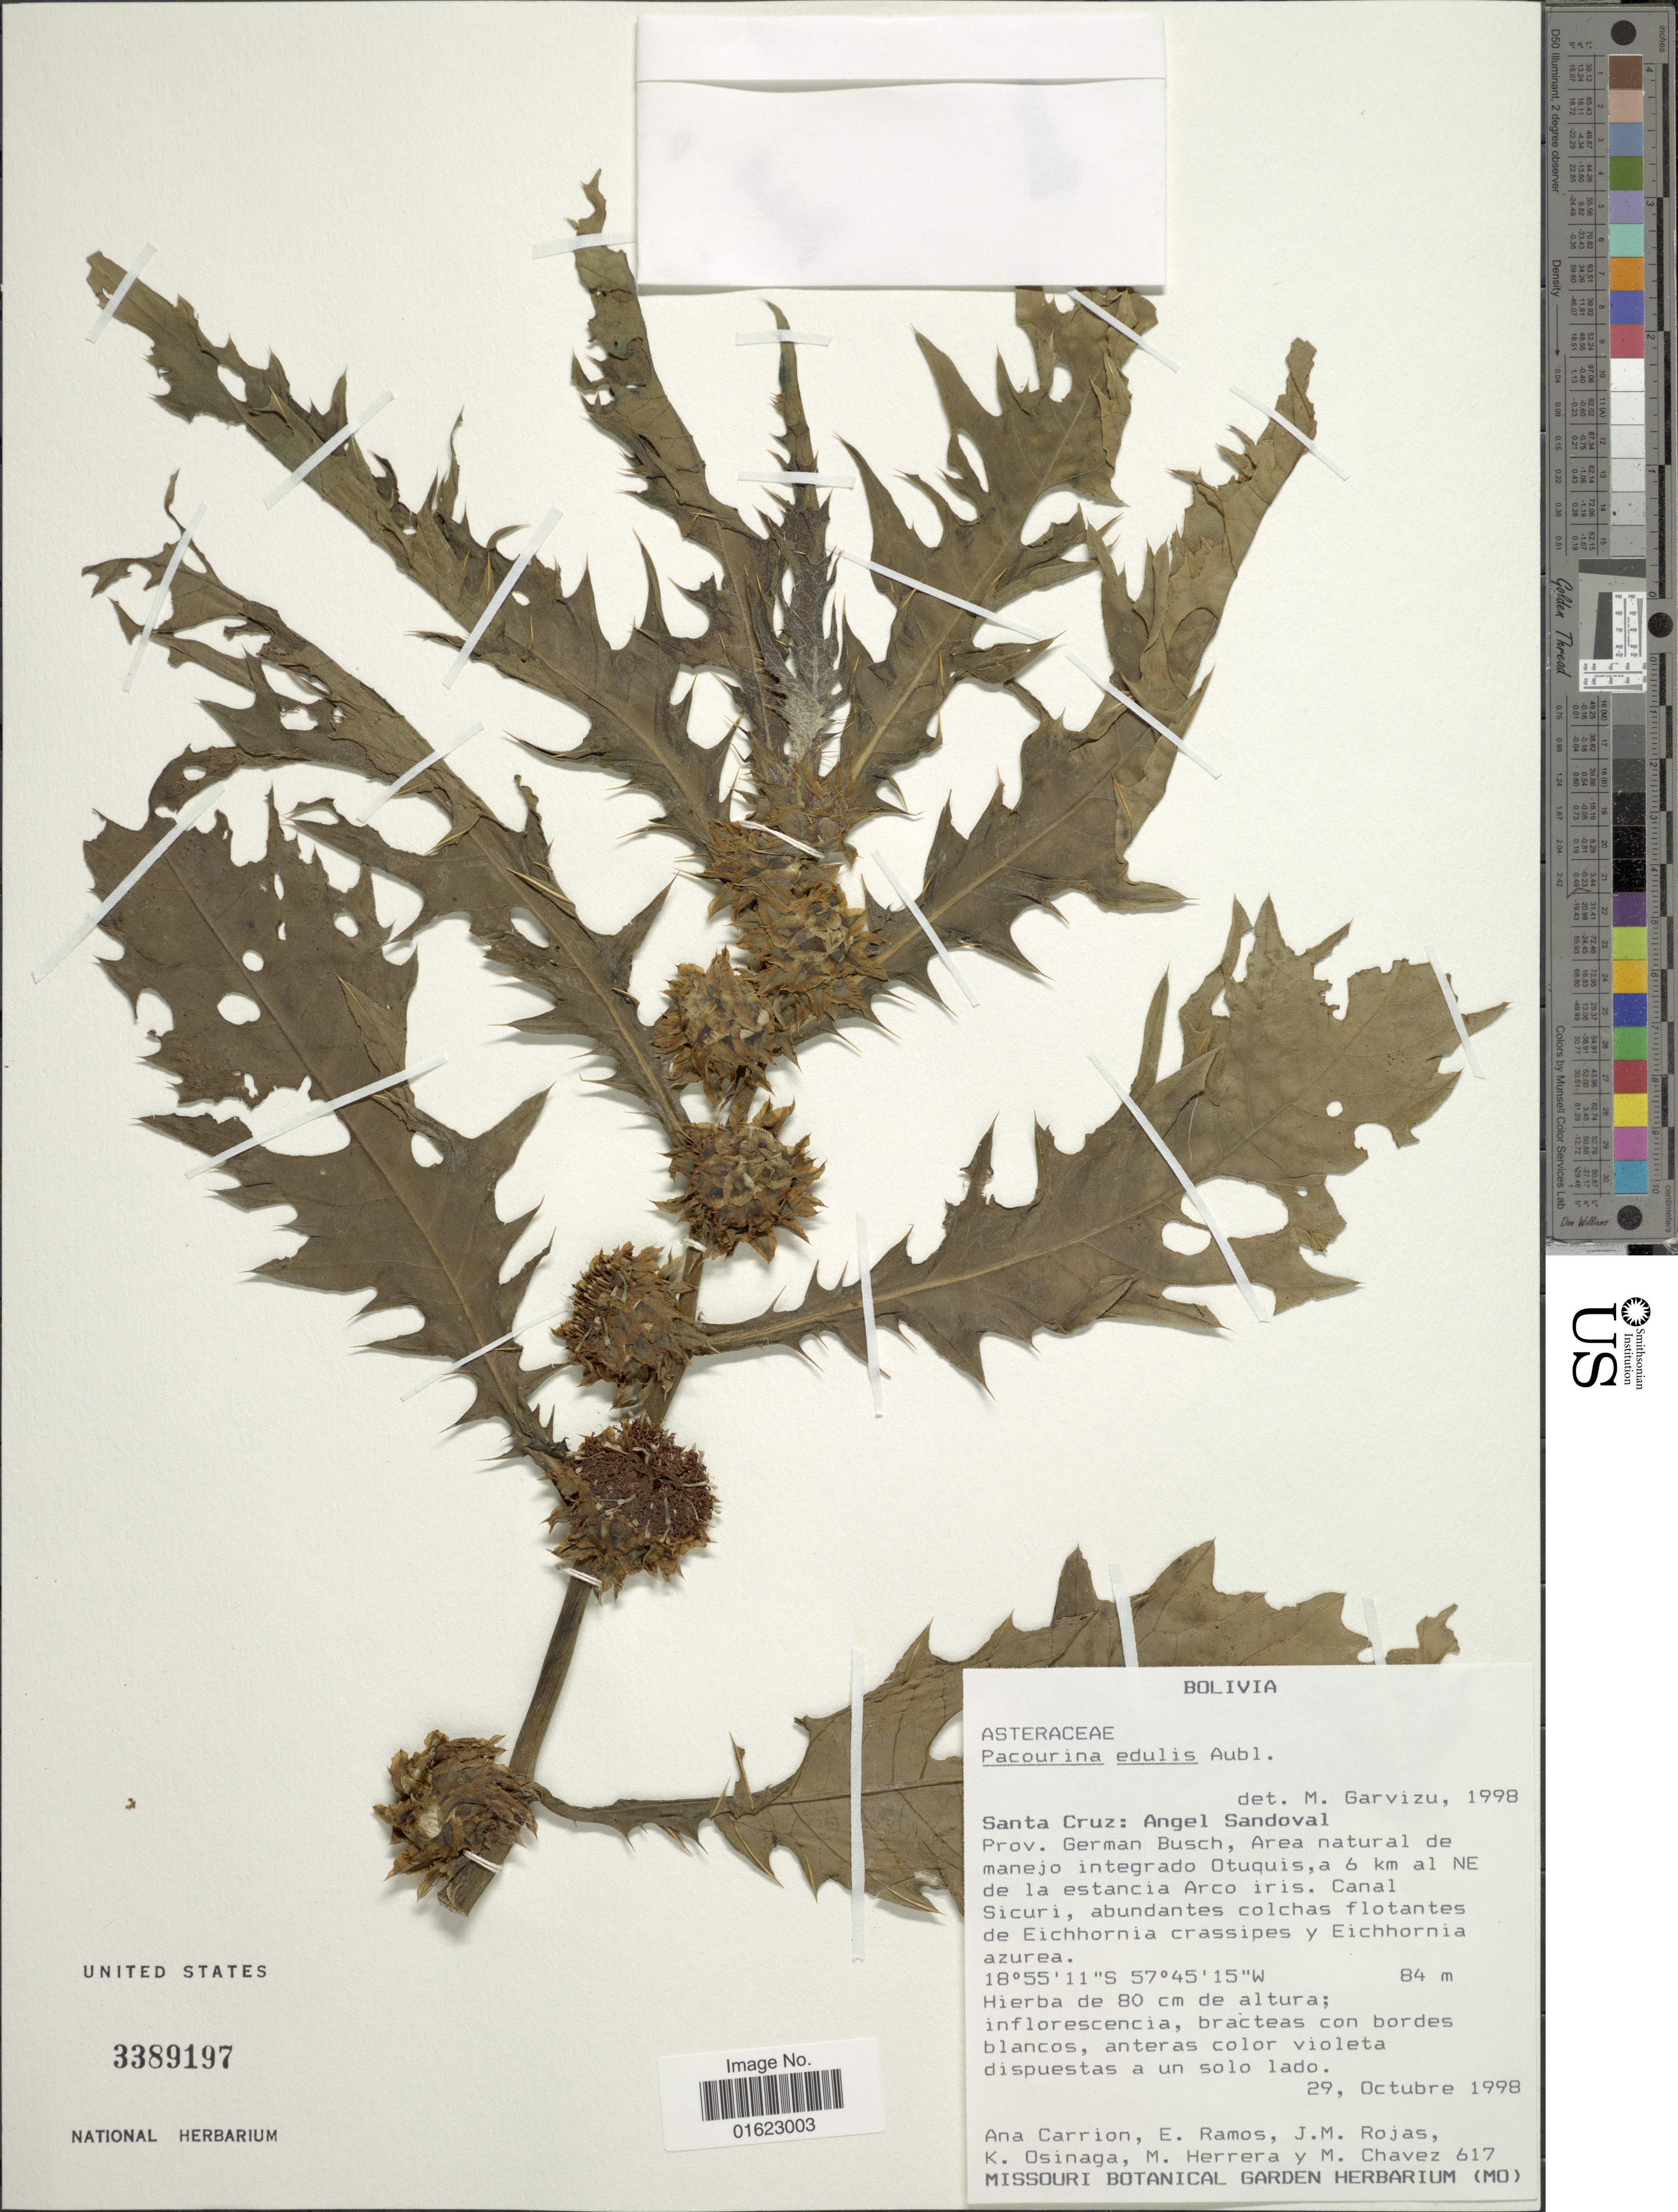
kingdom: Plantae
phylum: Tracheophyta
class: Magnoliopsida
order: Asterales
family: Asteraceae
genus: Pacourina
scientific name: Pacourina edulis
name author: Aubl.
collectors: A. Carrion, E. Ramos, J. Rojas, K. Osinaga & et al.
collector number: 617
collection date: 1998-10-29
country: Bolivia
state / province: Santa Cruz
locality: Bolivia, Santa Cruz: Angel Sandoval, Prov. German Busch, Area natural de Manejo integrado Otuquis, a 6 km al NE de la enstancia Arcp iris.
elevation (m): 84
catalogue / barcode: US 3389197